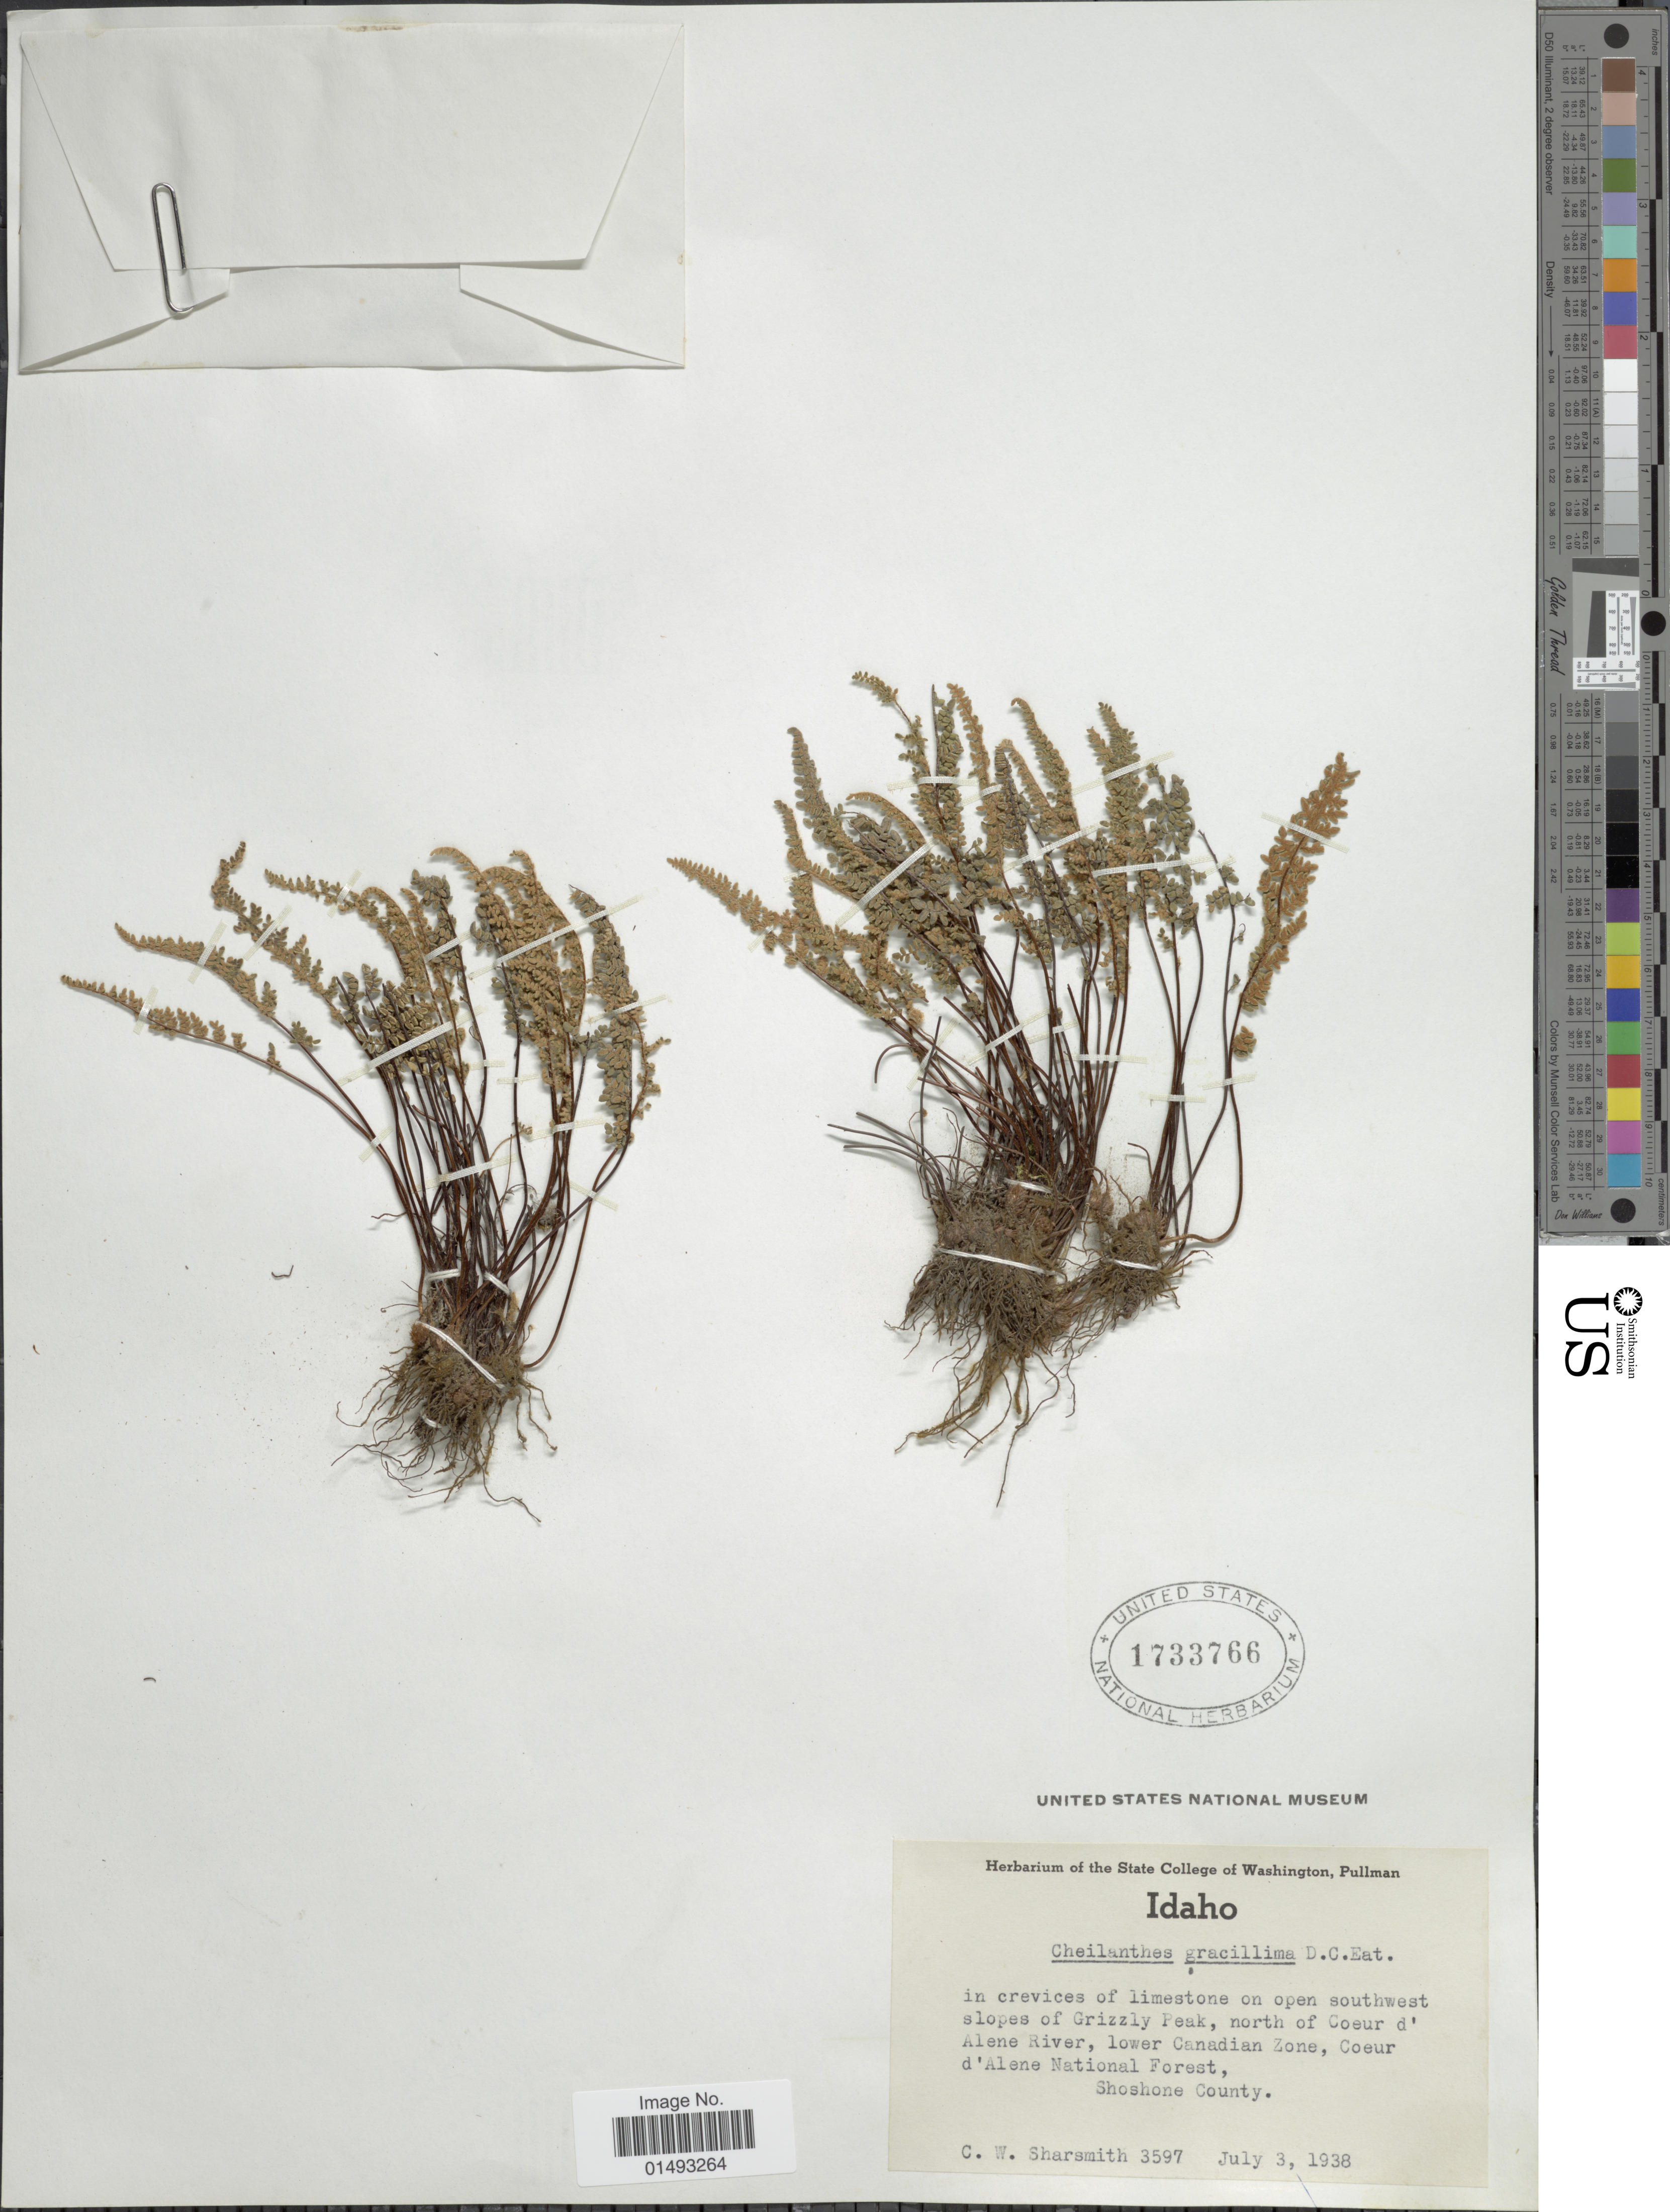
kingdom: Plantae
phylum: Tracheophyta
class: Polypodiopsida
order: Polypodiales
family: Pteridaceae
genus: Myriopteris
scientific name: Myriopteris gracillima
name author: (D.C. Eaton) J. Sm.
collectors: C. Sharsmith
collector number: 3597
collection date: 1938-07-03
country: United States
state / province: Idaho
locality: In crevices of limestone on open southwest slopes of Grizzly peak, north of Coeur d'Alene River, lower Canadian Zone, Coeur d'Alene National Forest, Shosone County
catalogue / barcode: US 1733766